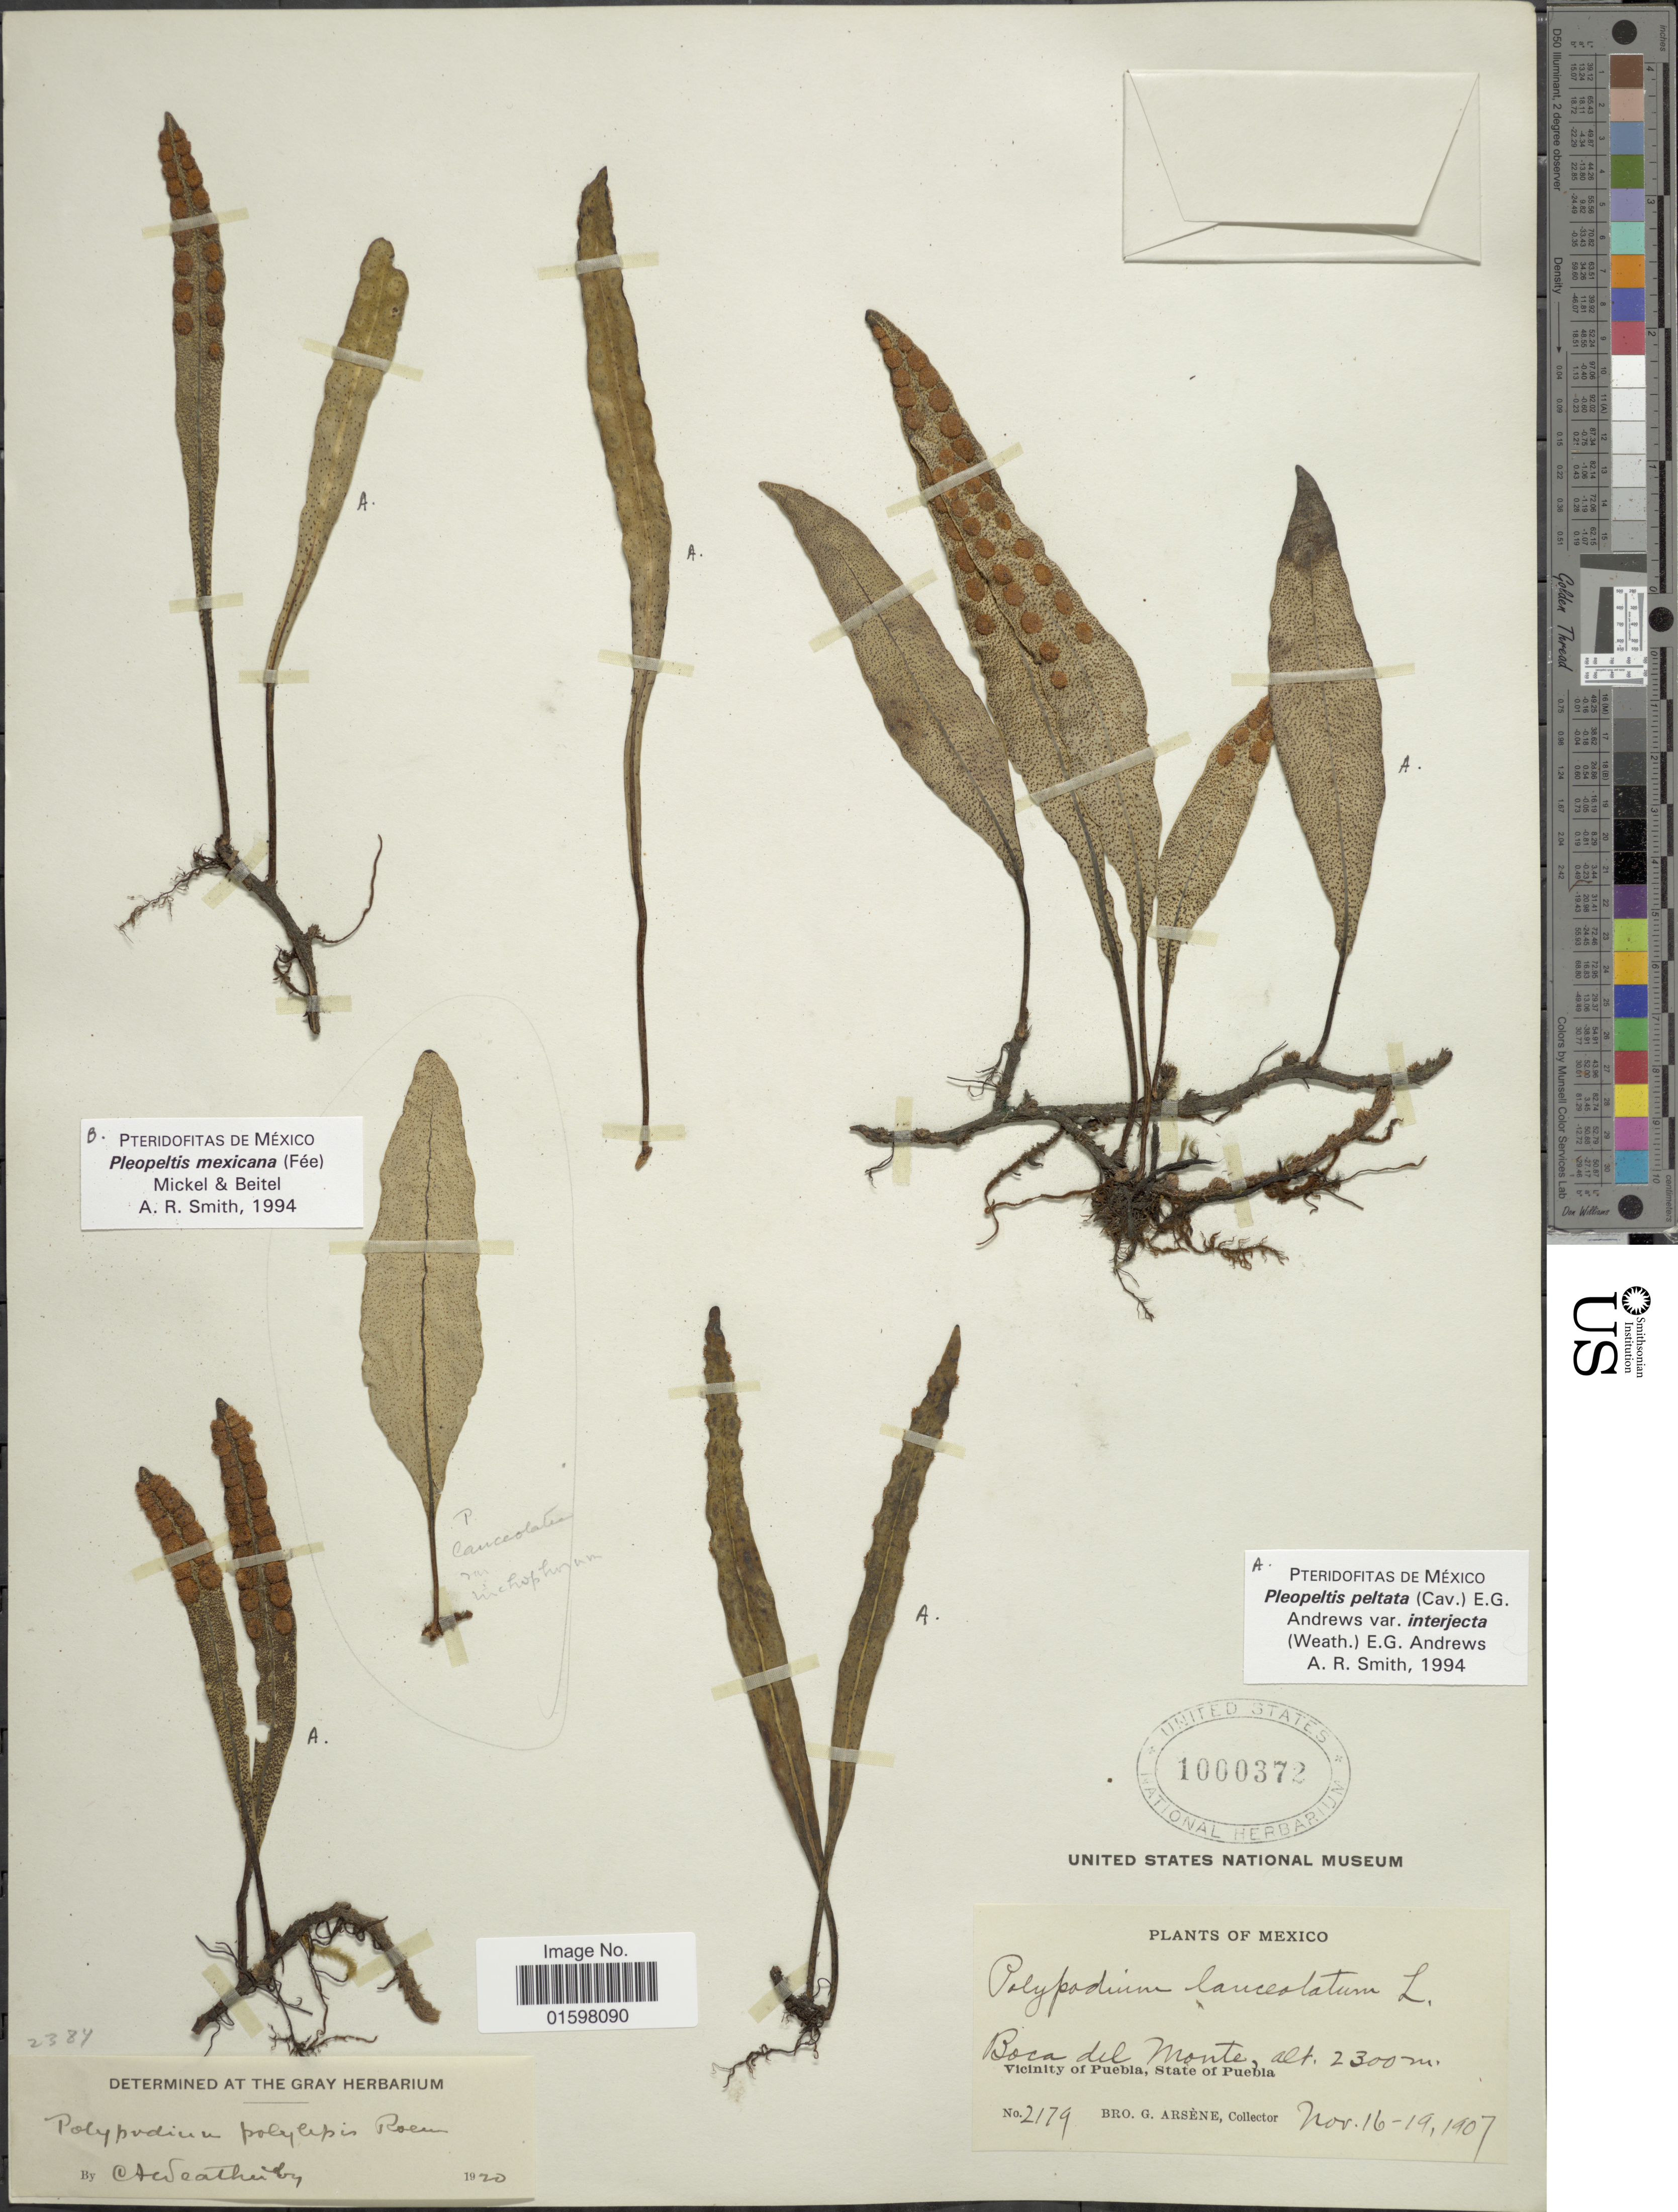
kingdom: Plantae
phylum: Tracheophyta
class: Polypodiopsida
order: Polypodiales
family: Polypodiaceae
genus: Pleopeltis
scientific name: Pleopeltis peltata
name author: Scort.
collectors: Bro. G. Arsène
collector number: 2179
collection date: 1907-11-16/1907-11-19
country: Mexico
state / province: Puebla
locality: Vicinity of Puebla, State of Puebla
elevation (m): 2300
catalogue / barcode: US 1000372